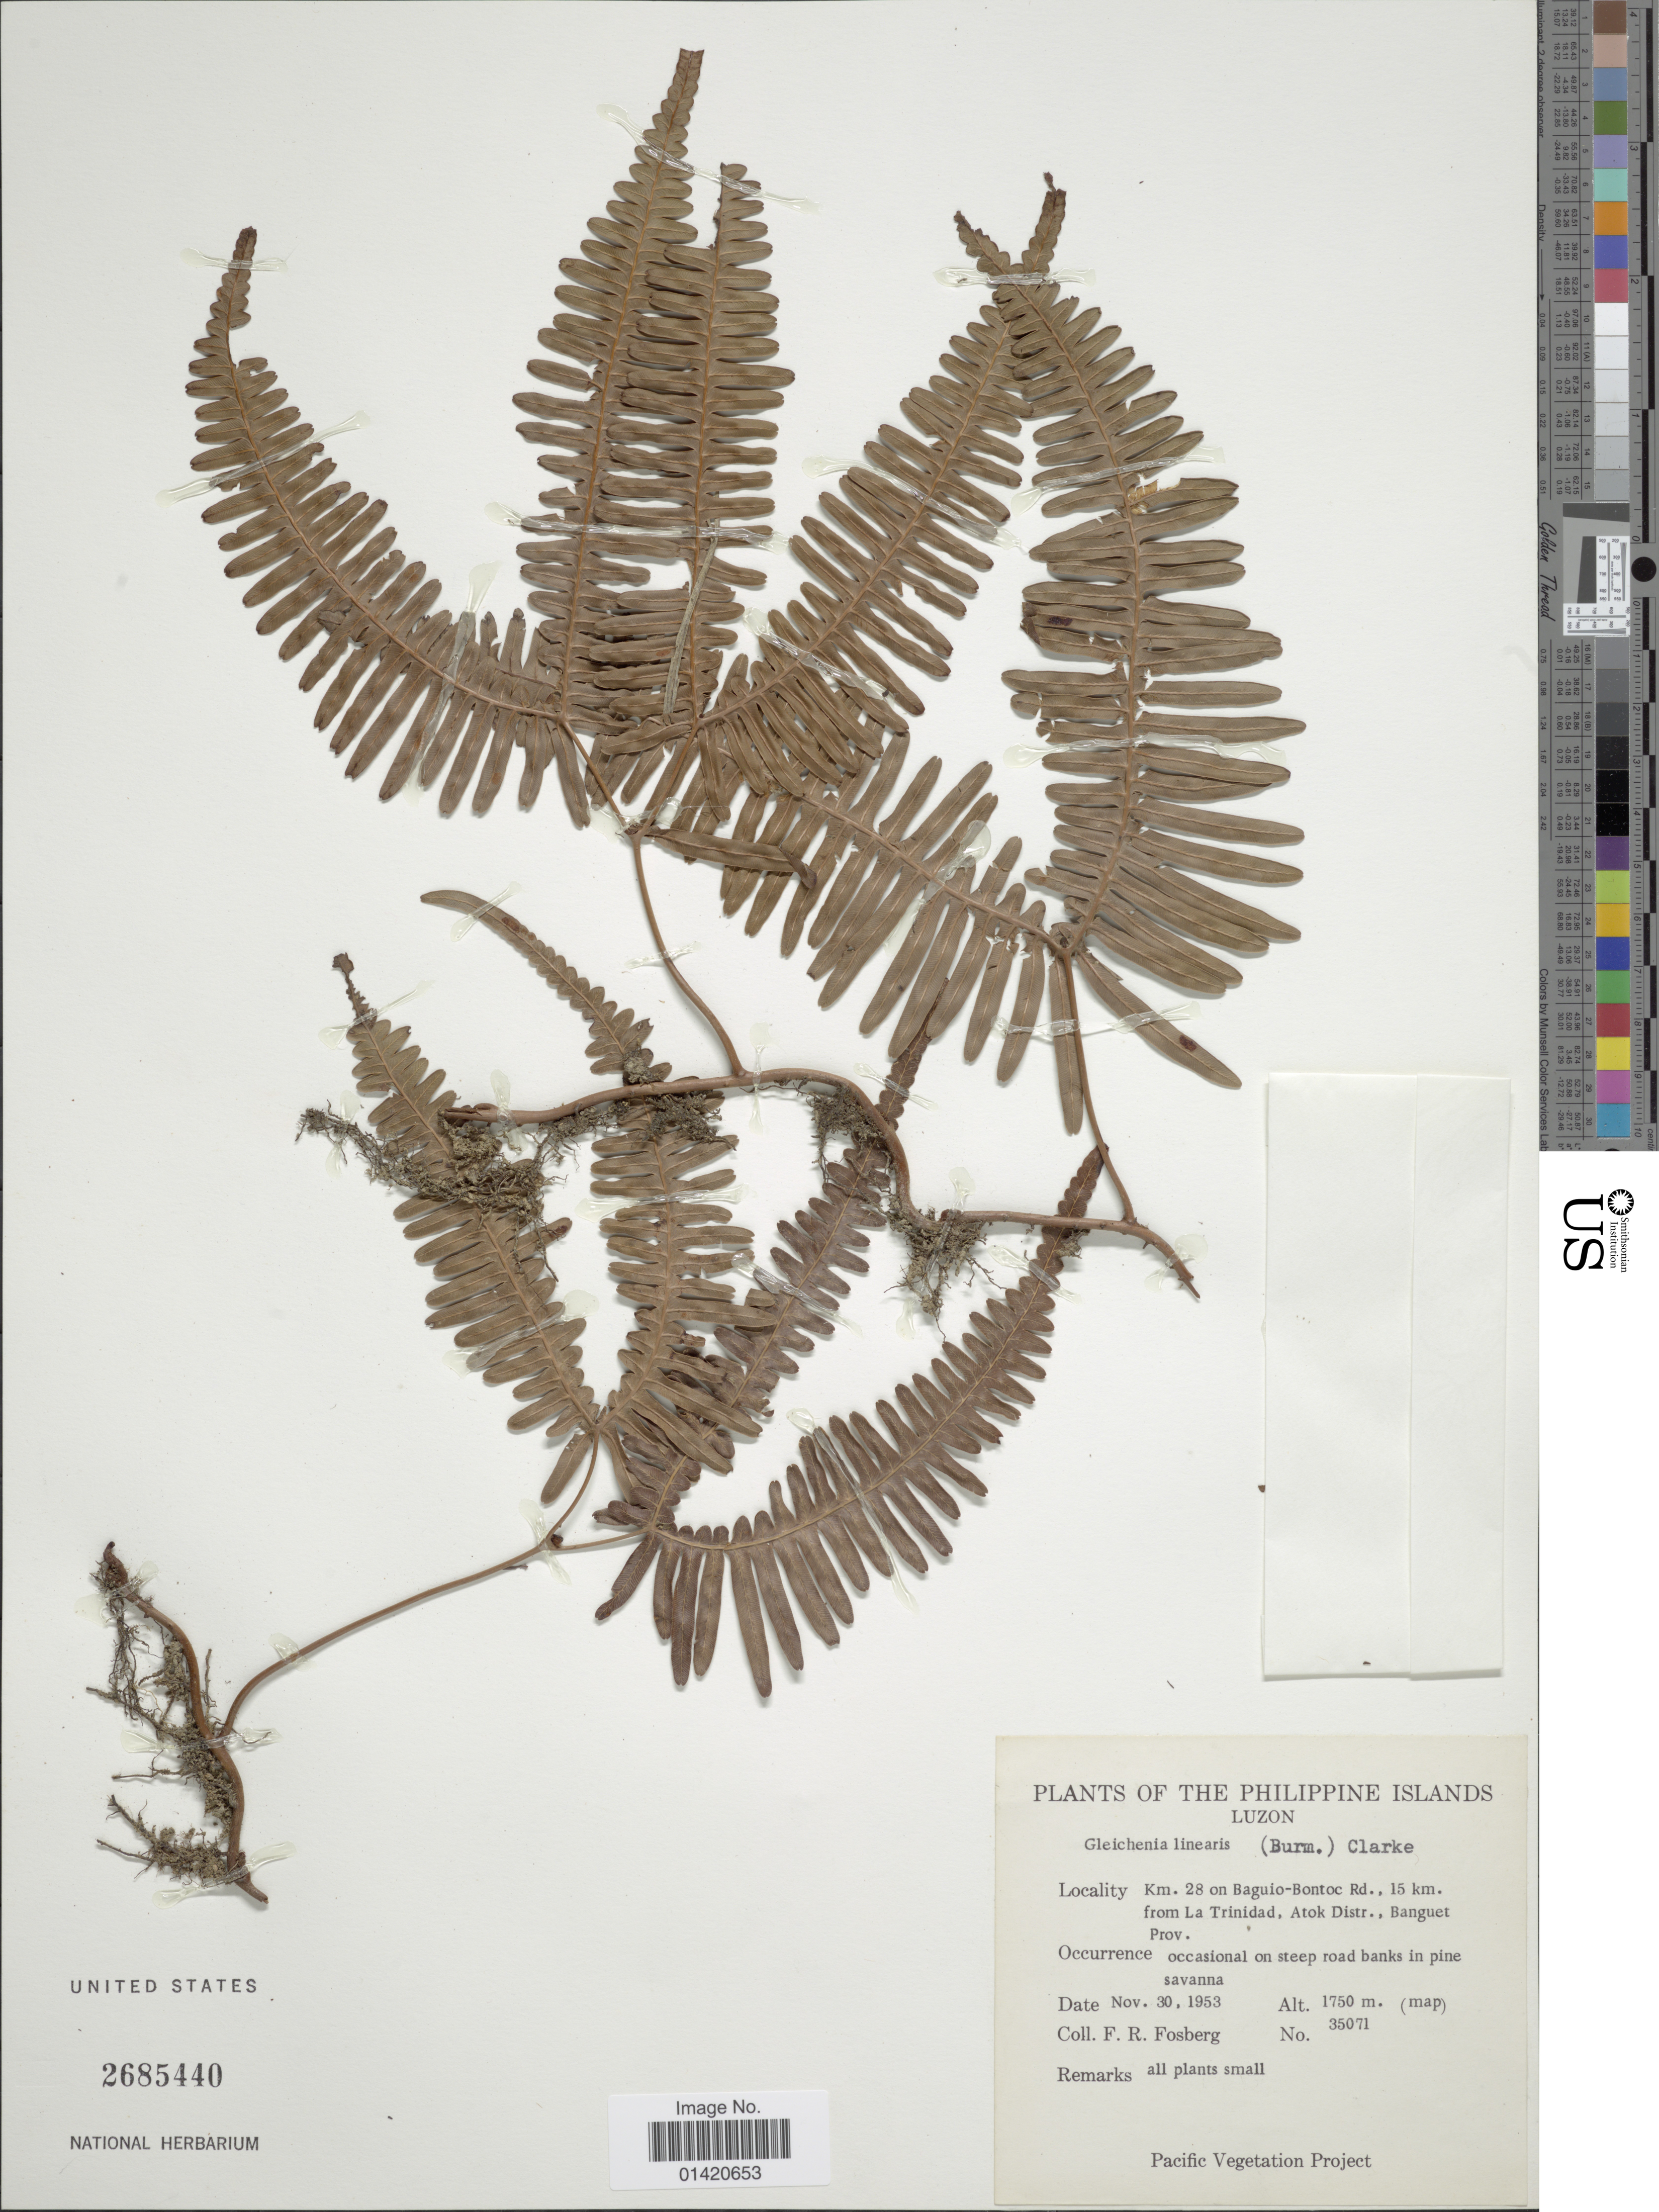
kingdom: Plantae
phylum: Tracheophyta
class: Polypodiopsida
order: Gleicheniales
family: Gleicheniaceae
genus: Dicranopteris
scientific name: Dicranopteris linearis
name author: (Burm. f.) Underw.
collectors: F. R. Fosberg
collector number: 35071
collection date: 1953-11-30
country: Philippines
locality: Luzon, Km. 28 on Baguio-Bontoc Rd., 15 km. from La Trinidad, Atok Distr., Banguet Prov.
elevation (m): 1750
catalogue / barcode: US 2685440